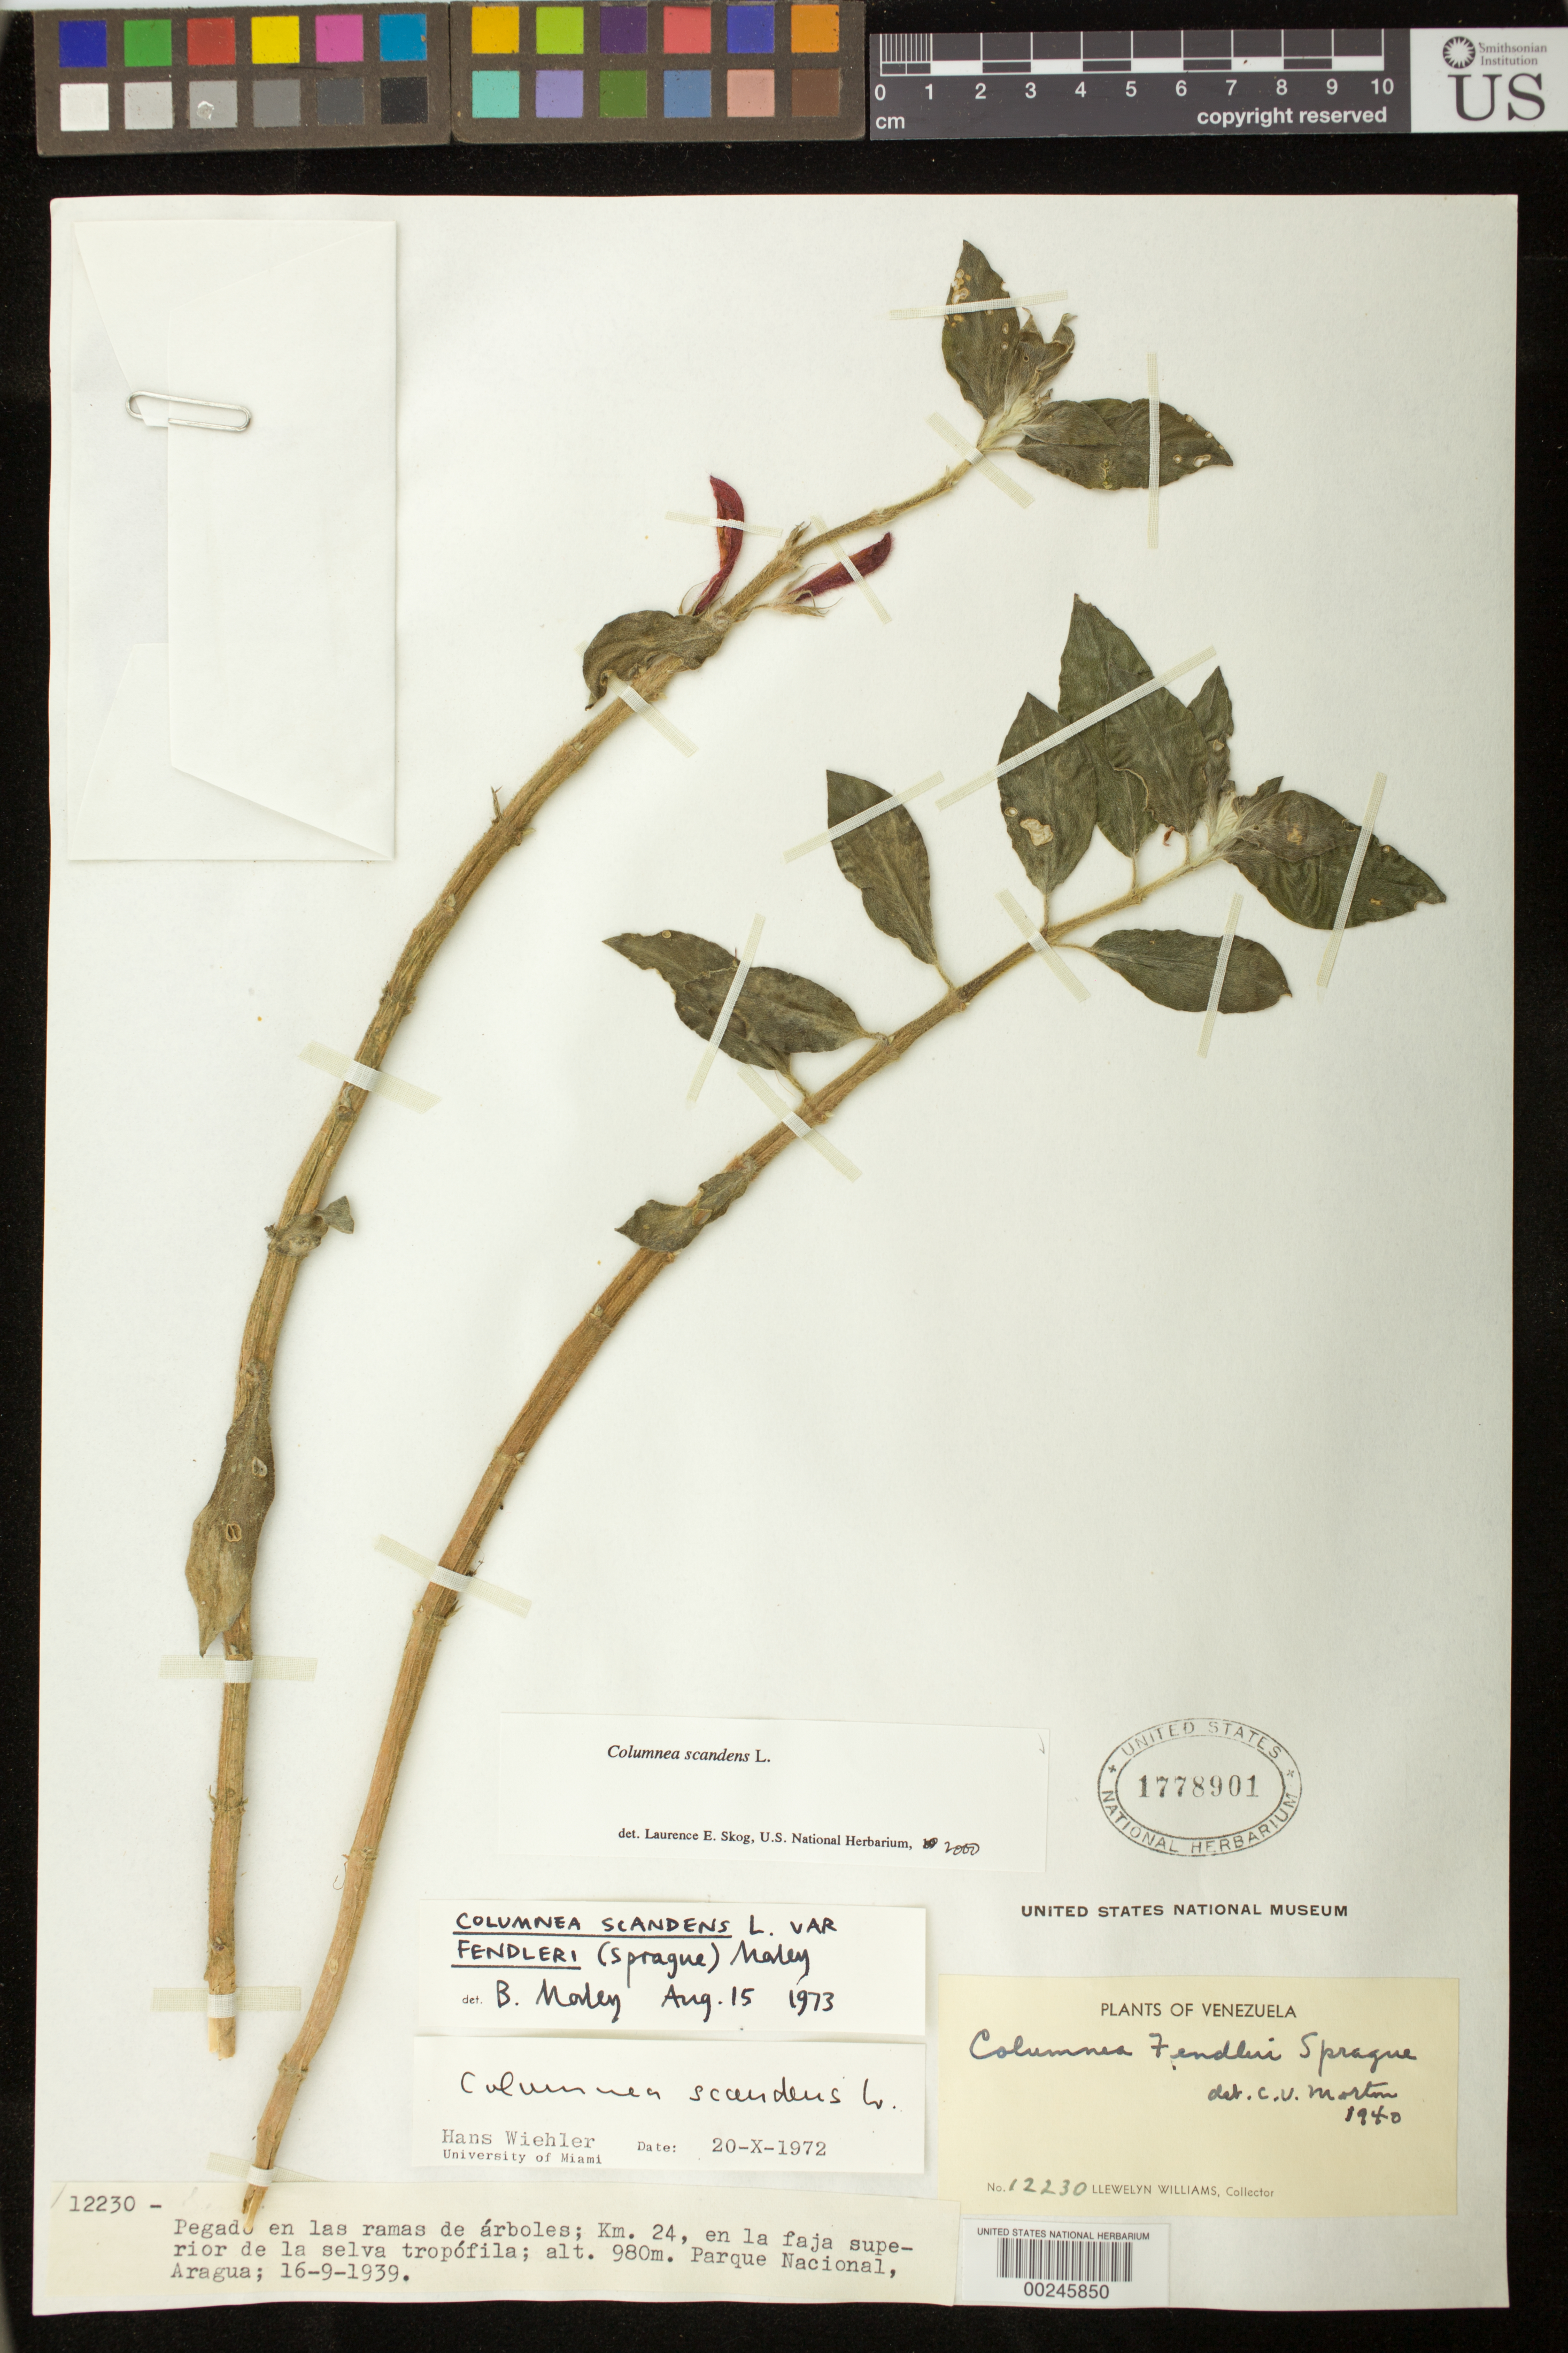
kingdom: Plantae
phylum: Tracheophyta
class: Magnoliopsida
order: Lamiales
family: Gesneriaceae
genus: Columnea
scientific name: Columnea scandens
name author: L.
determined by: Skog, Laurence E.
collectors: L. Williams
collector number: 12230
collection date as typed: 16 Sep 1939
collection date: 1939-09-16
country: Venezuela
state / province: Aragua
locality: Km. 24, en la faja superior de la selva tropófila, Parque Nacional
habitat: Pegado en las ramas de árboles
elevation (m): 980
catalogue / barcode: US 1778901